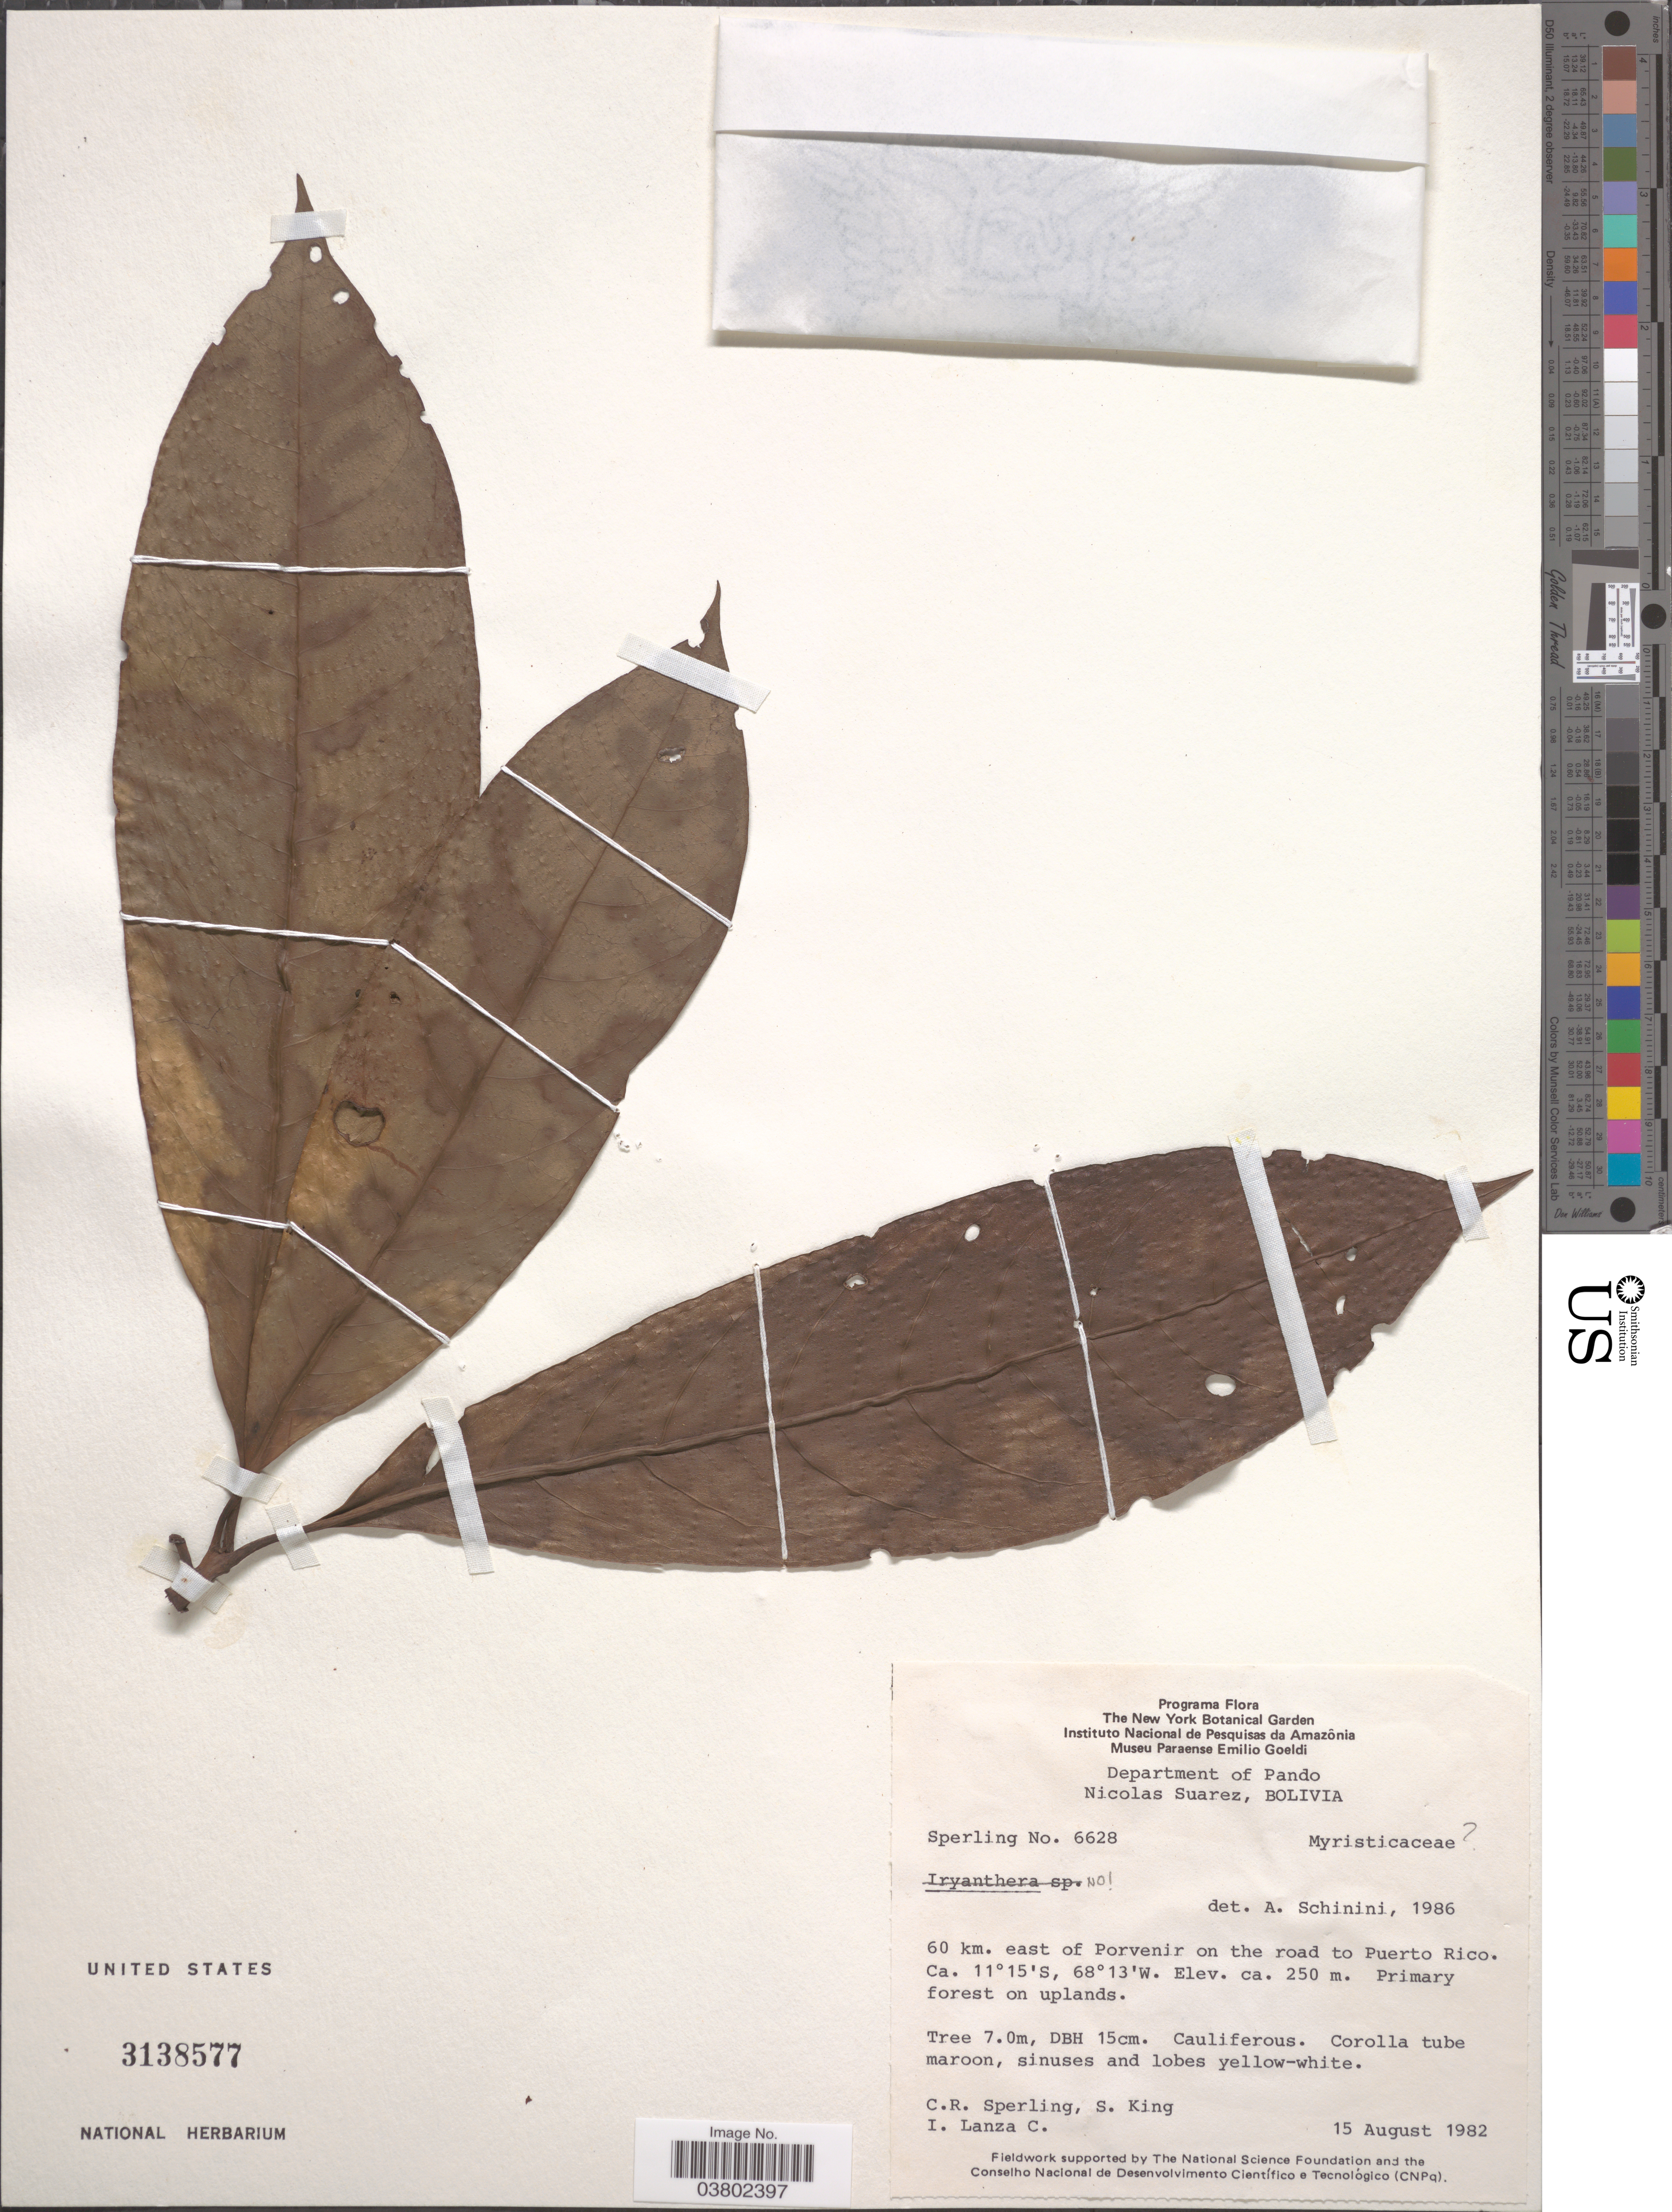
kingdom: Plantae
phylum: Tracheophyta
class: Magnoliopsida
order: Magnoliales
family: Myristicaceae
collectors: C. R. Sperling, S. King & I. Lanza C.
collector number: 6628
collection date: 1982-08-15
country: Bolivia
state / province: Pando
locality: Department of Pando. 60 km. east of Porvenir on the road to Puerto Rico..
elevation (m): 250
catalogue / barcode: US 3138577